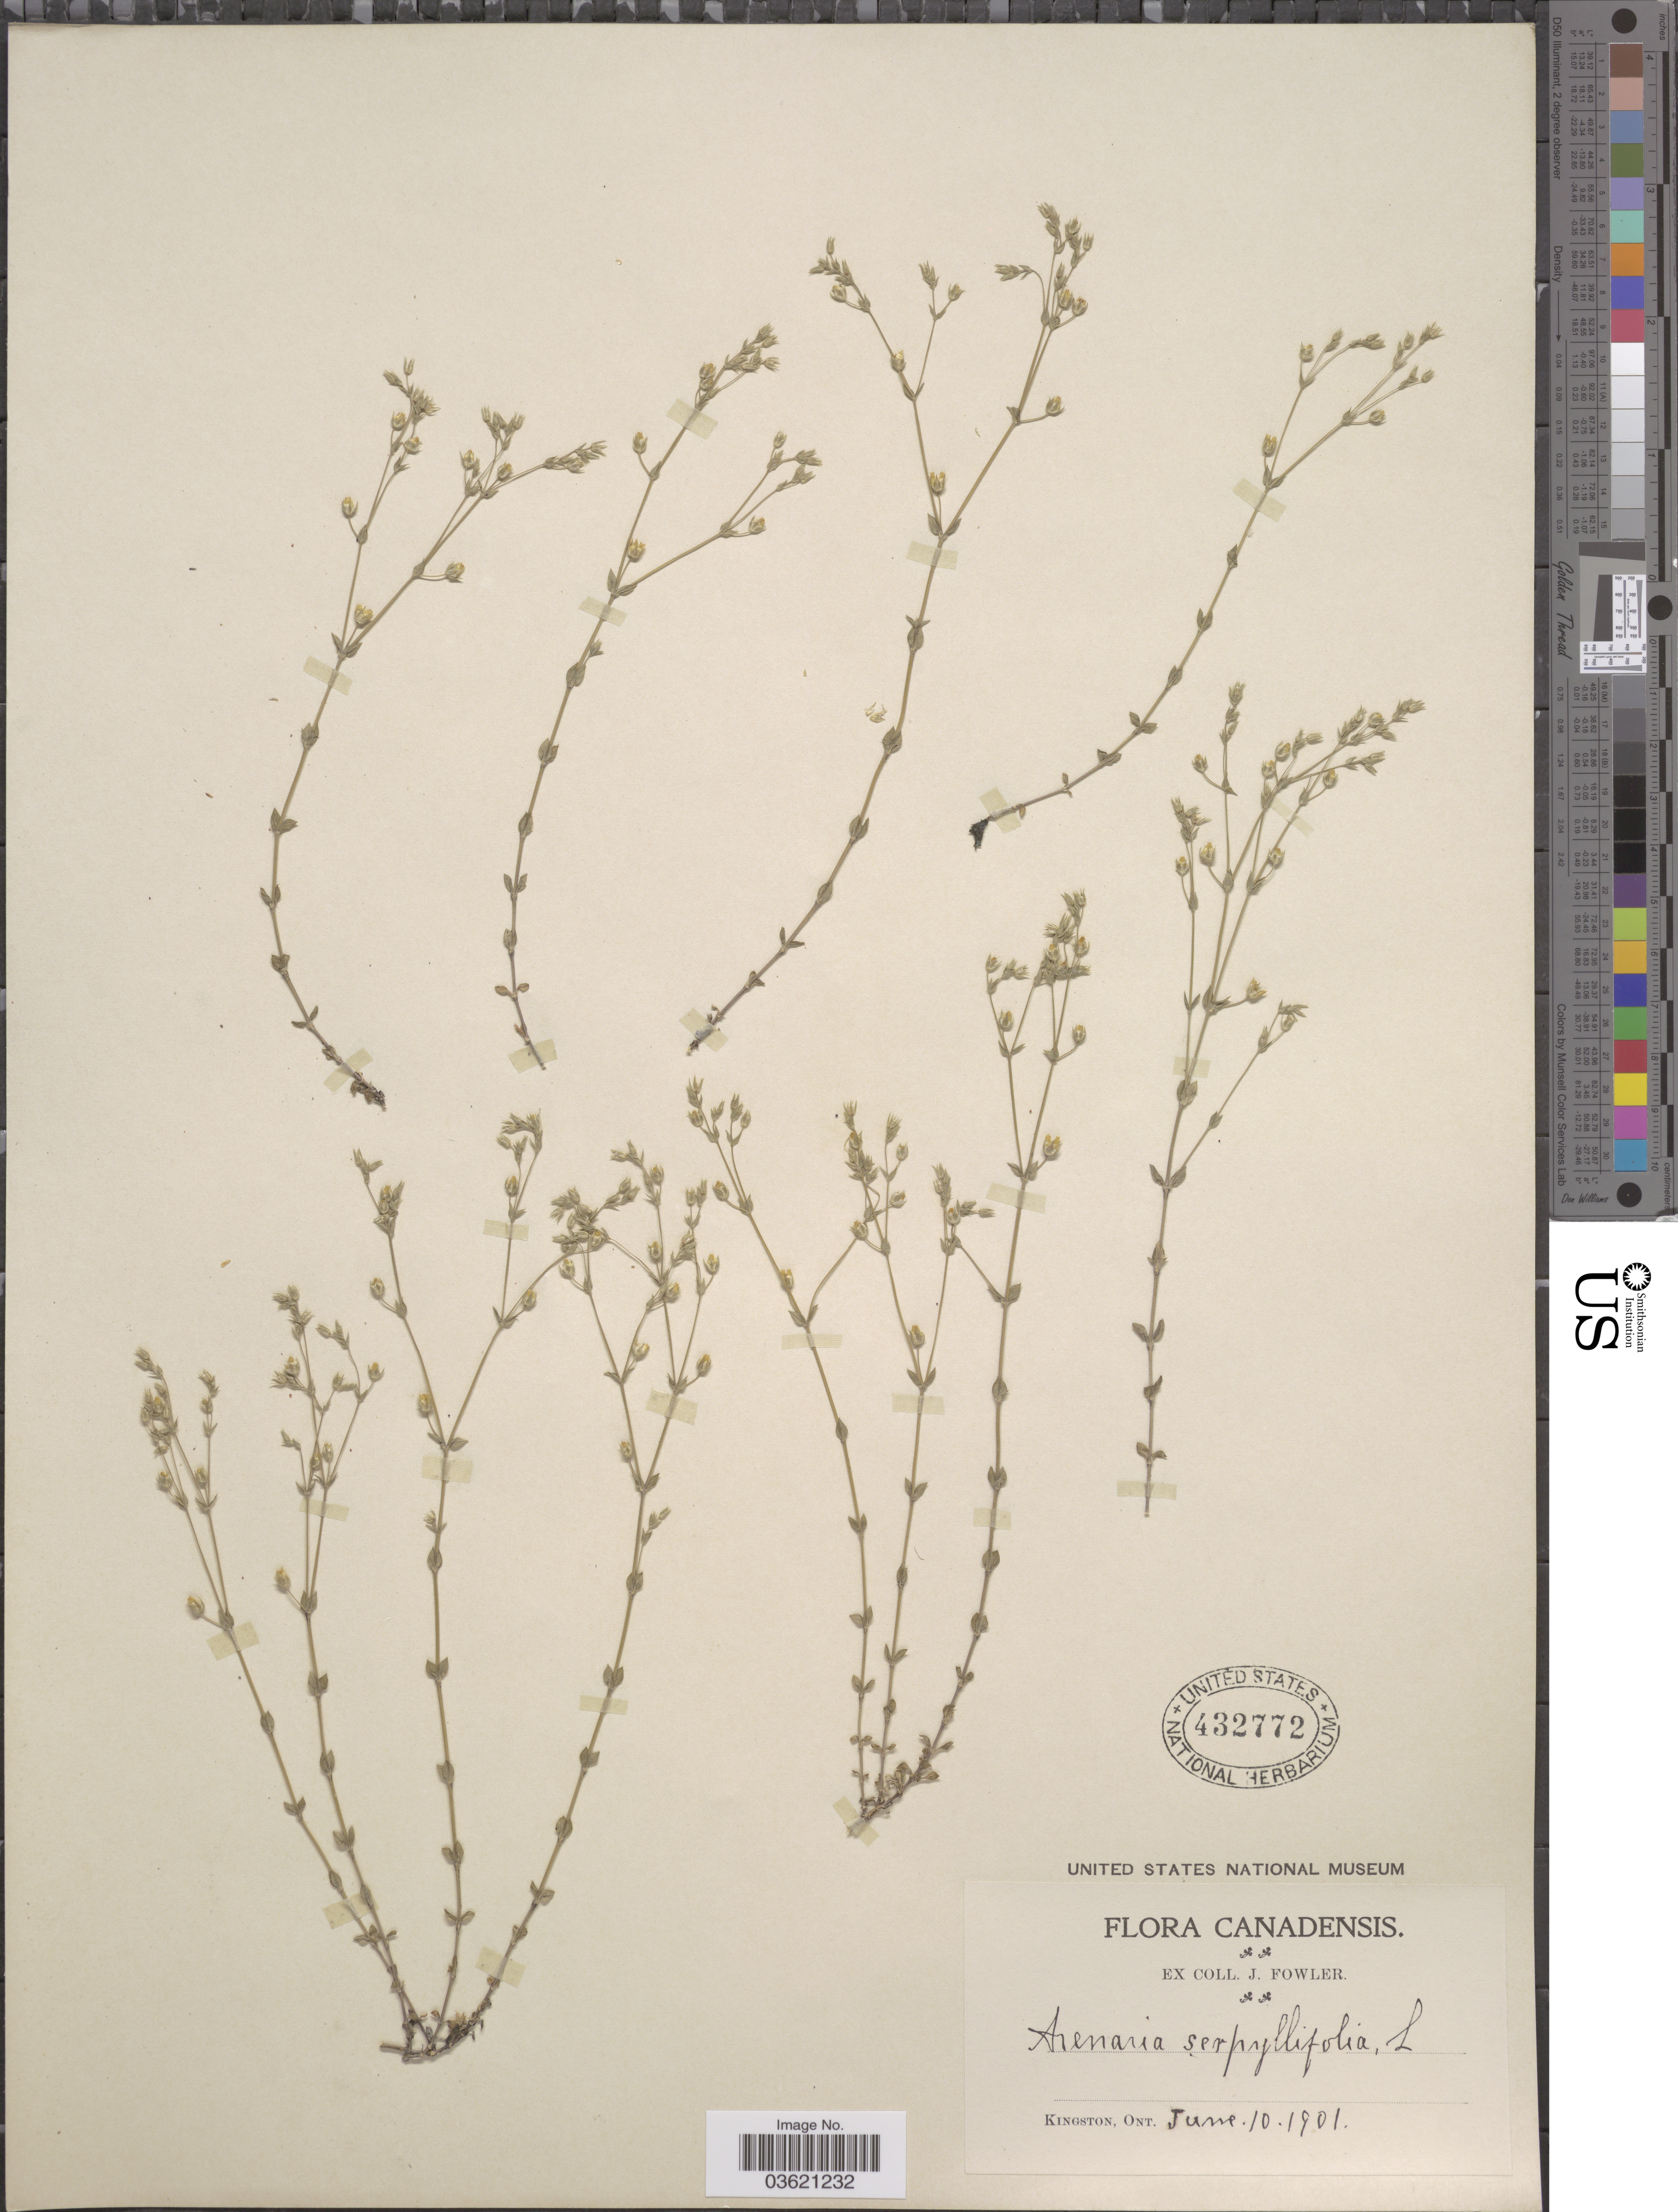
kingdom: Plantae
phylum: Tracheophyta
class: Magnoliopsida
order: Caryophyllales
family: Caryophyllaceae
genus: Arenaria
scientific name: Arenaria serpyllifolia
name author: L.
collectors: J. Fowler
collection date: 1901-06-10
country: Canada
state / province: Ontario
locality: Kingston.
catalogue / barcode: US 432772